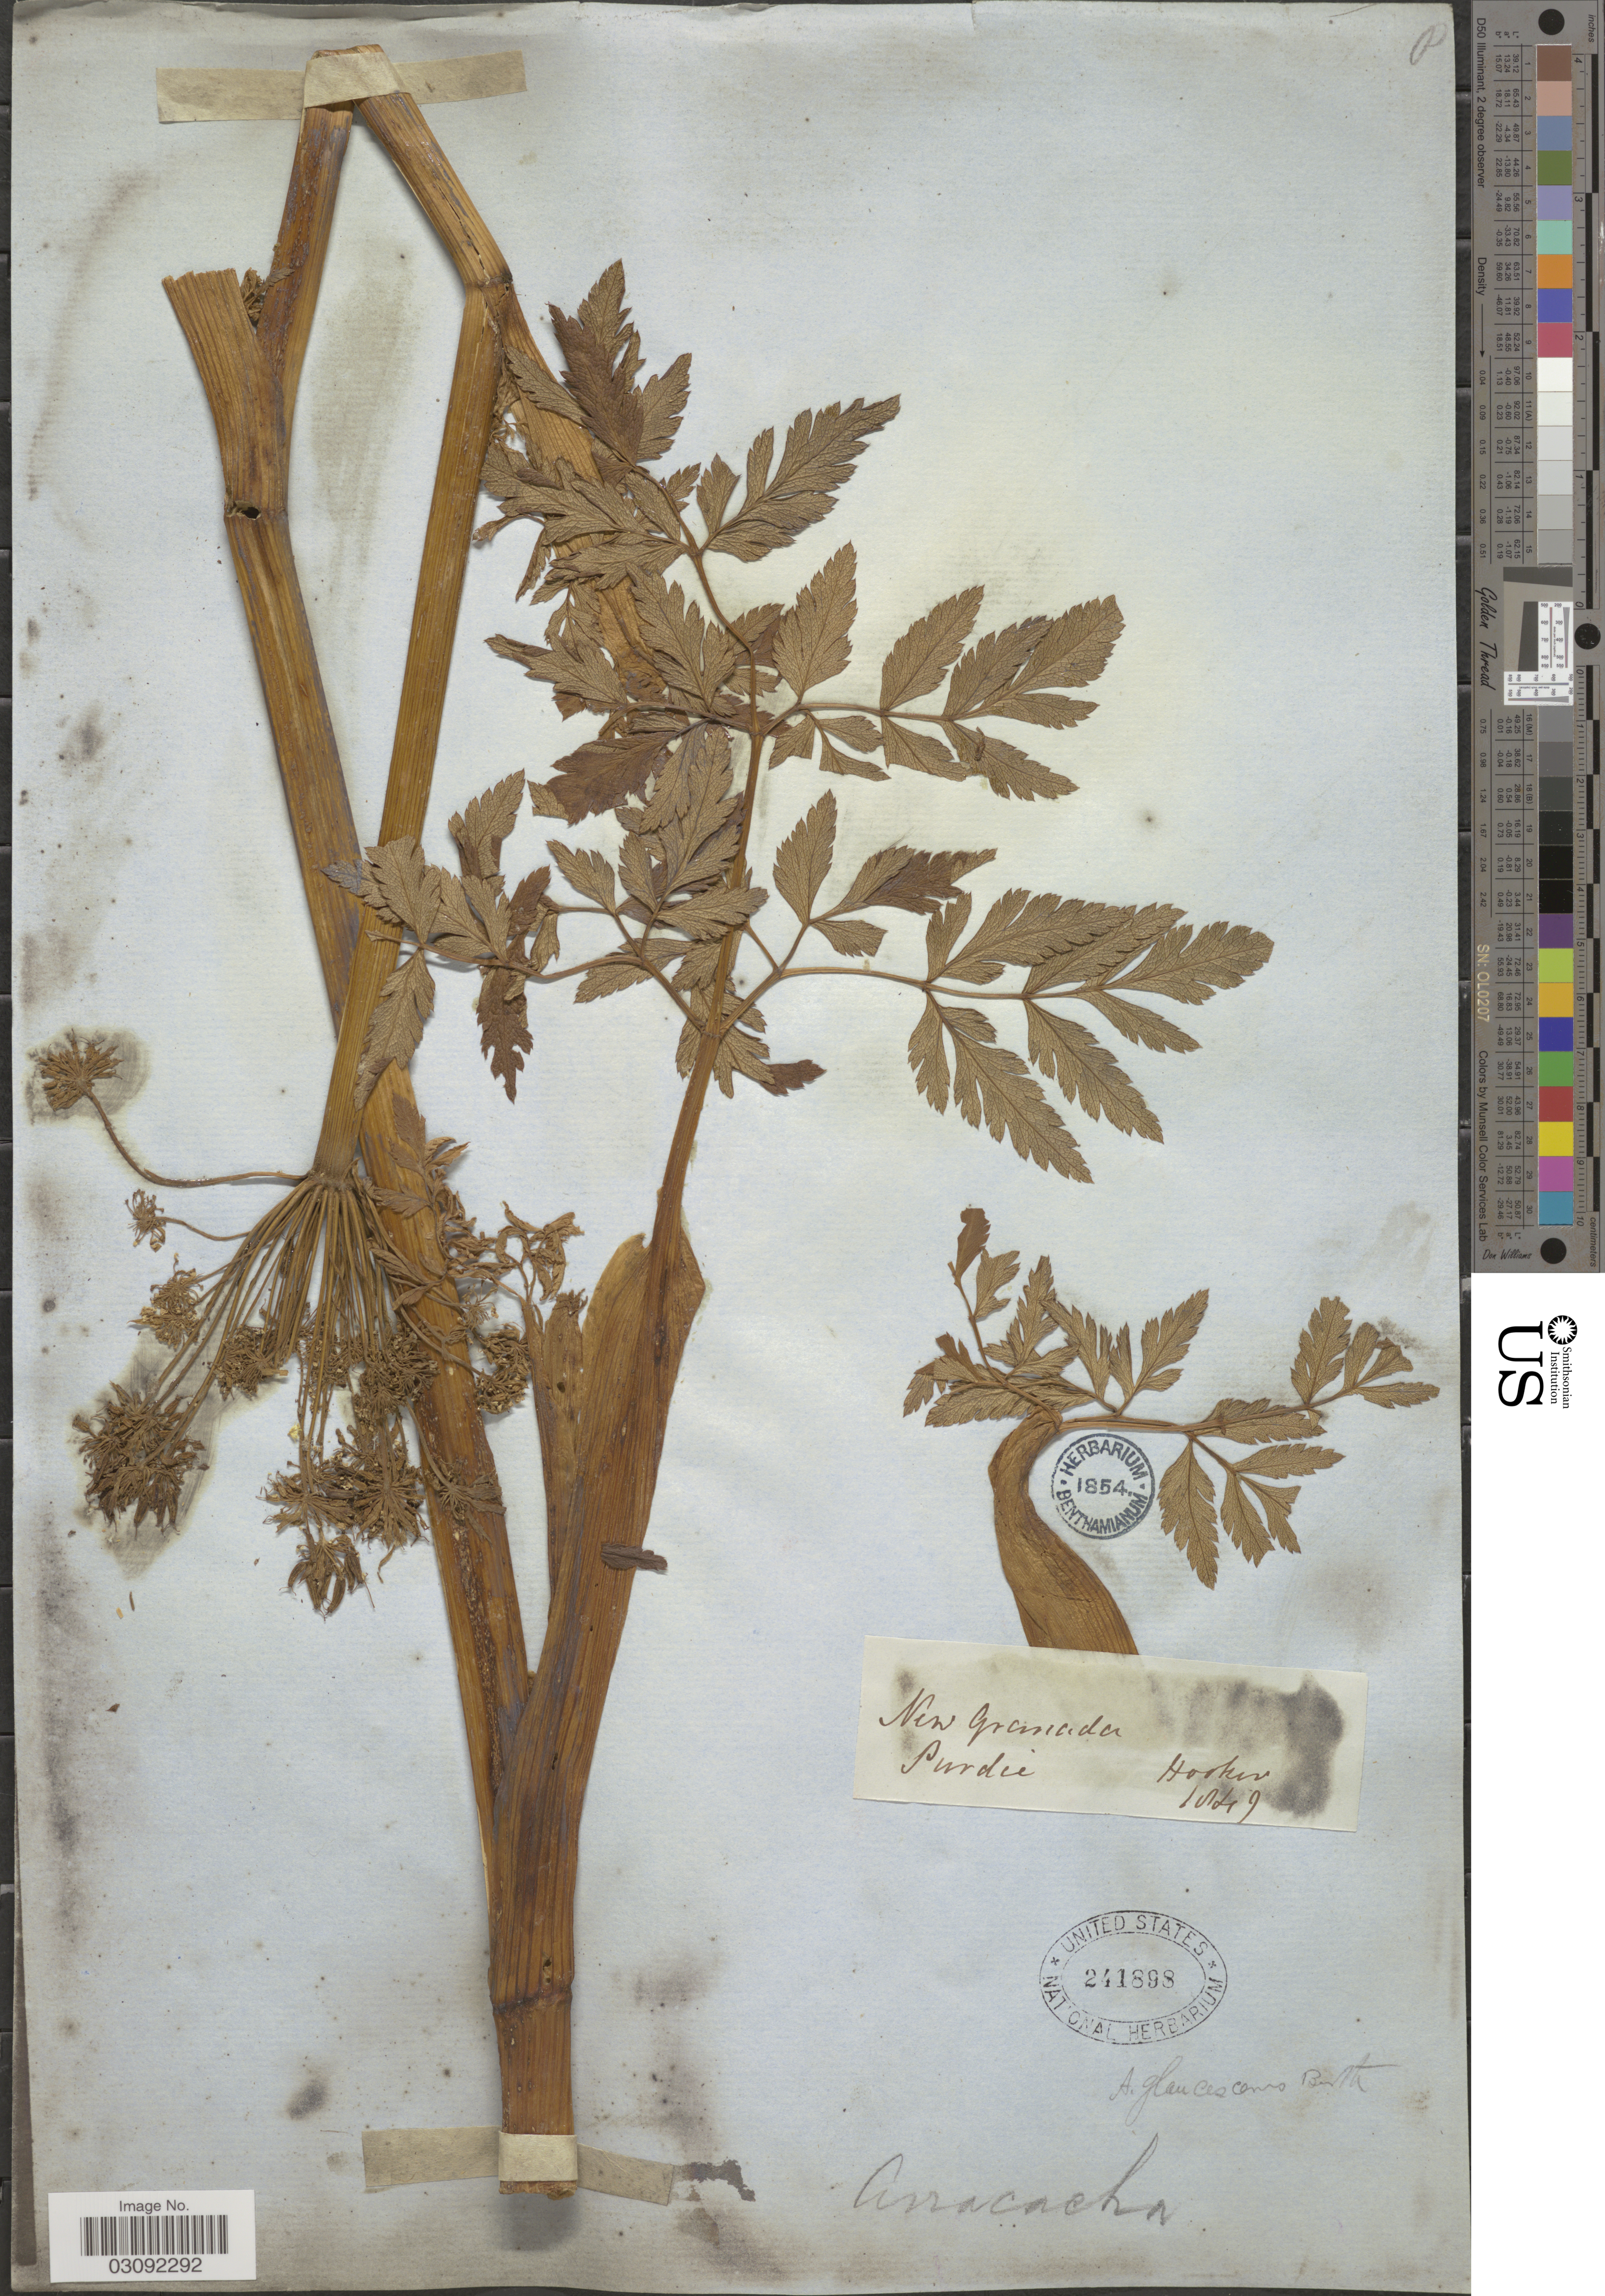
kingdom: Plantae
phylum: Tracheophyta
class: Magnoliopsida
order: Apiales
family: Apiaceae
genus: Myrrhidendron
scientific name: Myrrhidendron glaucescens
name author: (Benth.) J.M. Coult. & Rose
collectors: -. Hooker & -. Purdie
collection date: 1849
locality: New Granada. [probably Colombia]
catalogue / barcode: US 241898